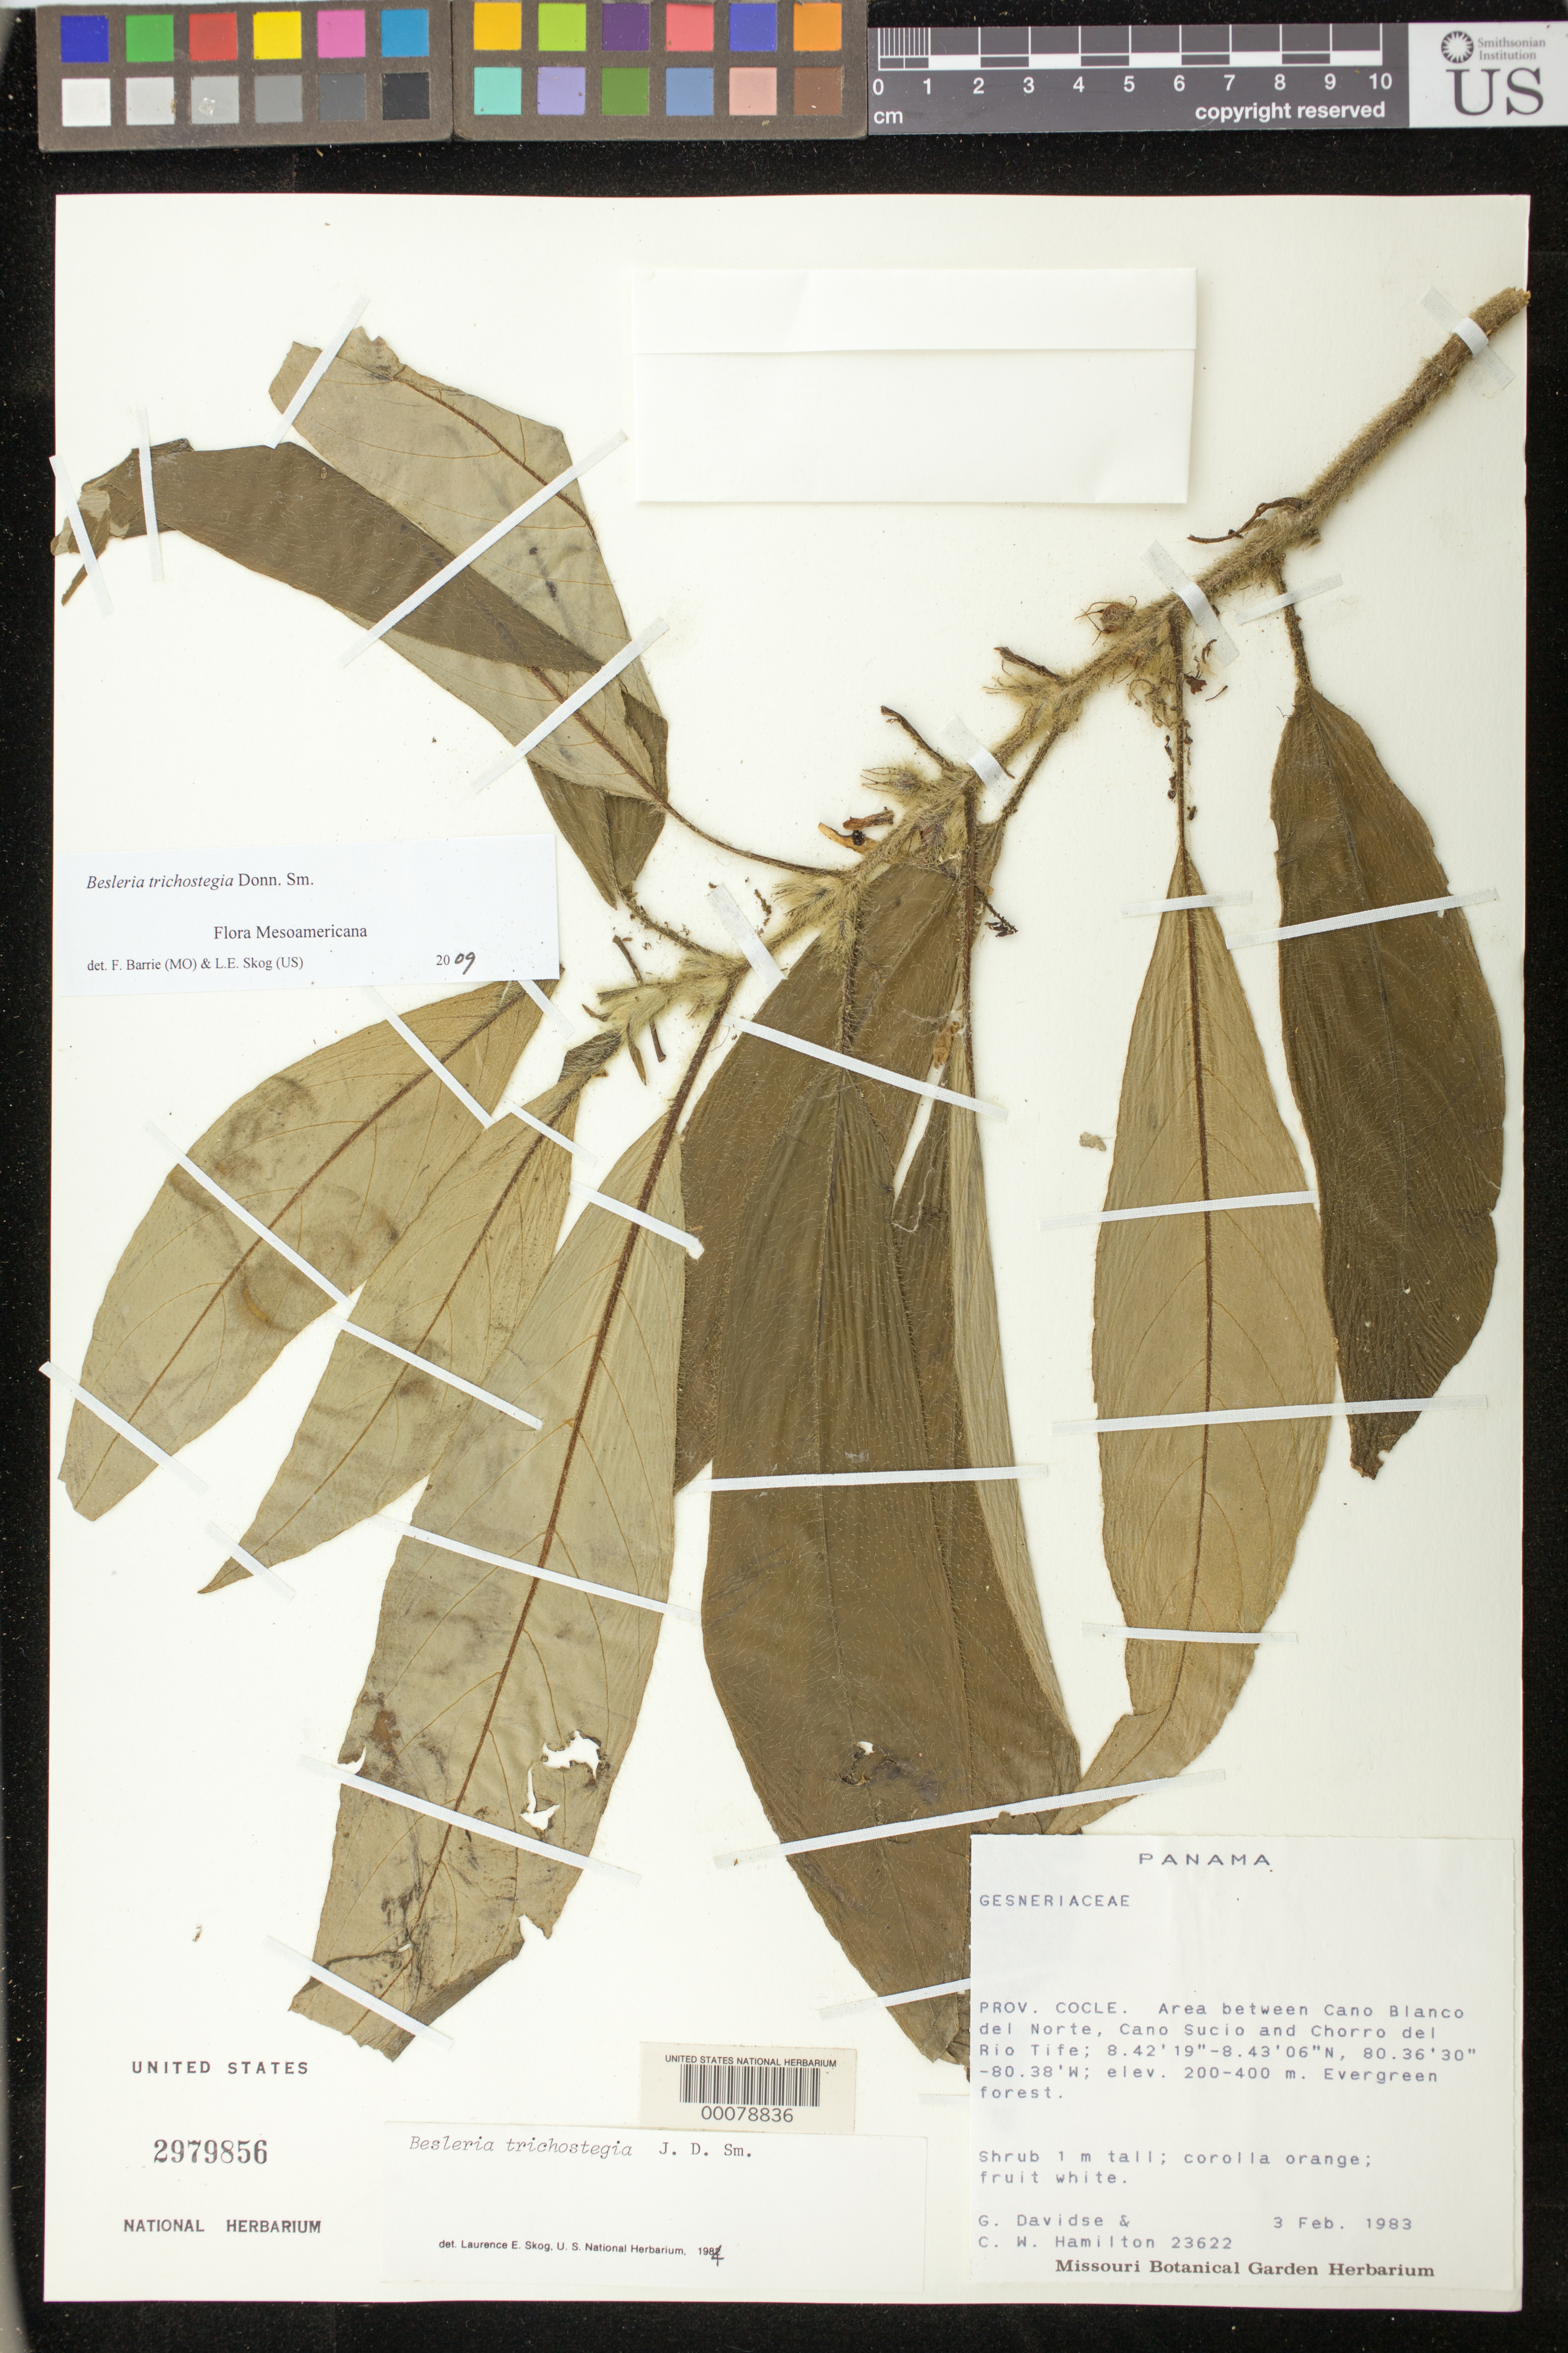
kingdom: Plantae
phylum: Tracheophyta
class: Magnoliopsida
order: Lamiales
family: Gesneriaceae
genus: Besleria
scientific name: Besleria trichostegia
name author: Donn. Sm.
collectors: G. Davidse & C. W. Hamilton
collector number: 23622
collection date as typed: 03 Feb 1983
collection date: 1983-02-03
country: Panama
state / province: Coclé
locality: Area between Cano Blanco del Norte, Cano Sucio and Chorro del Rio Tife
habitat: Evergreen forest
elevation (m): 200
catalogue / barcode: US 2979856